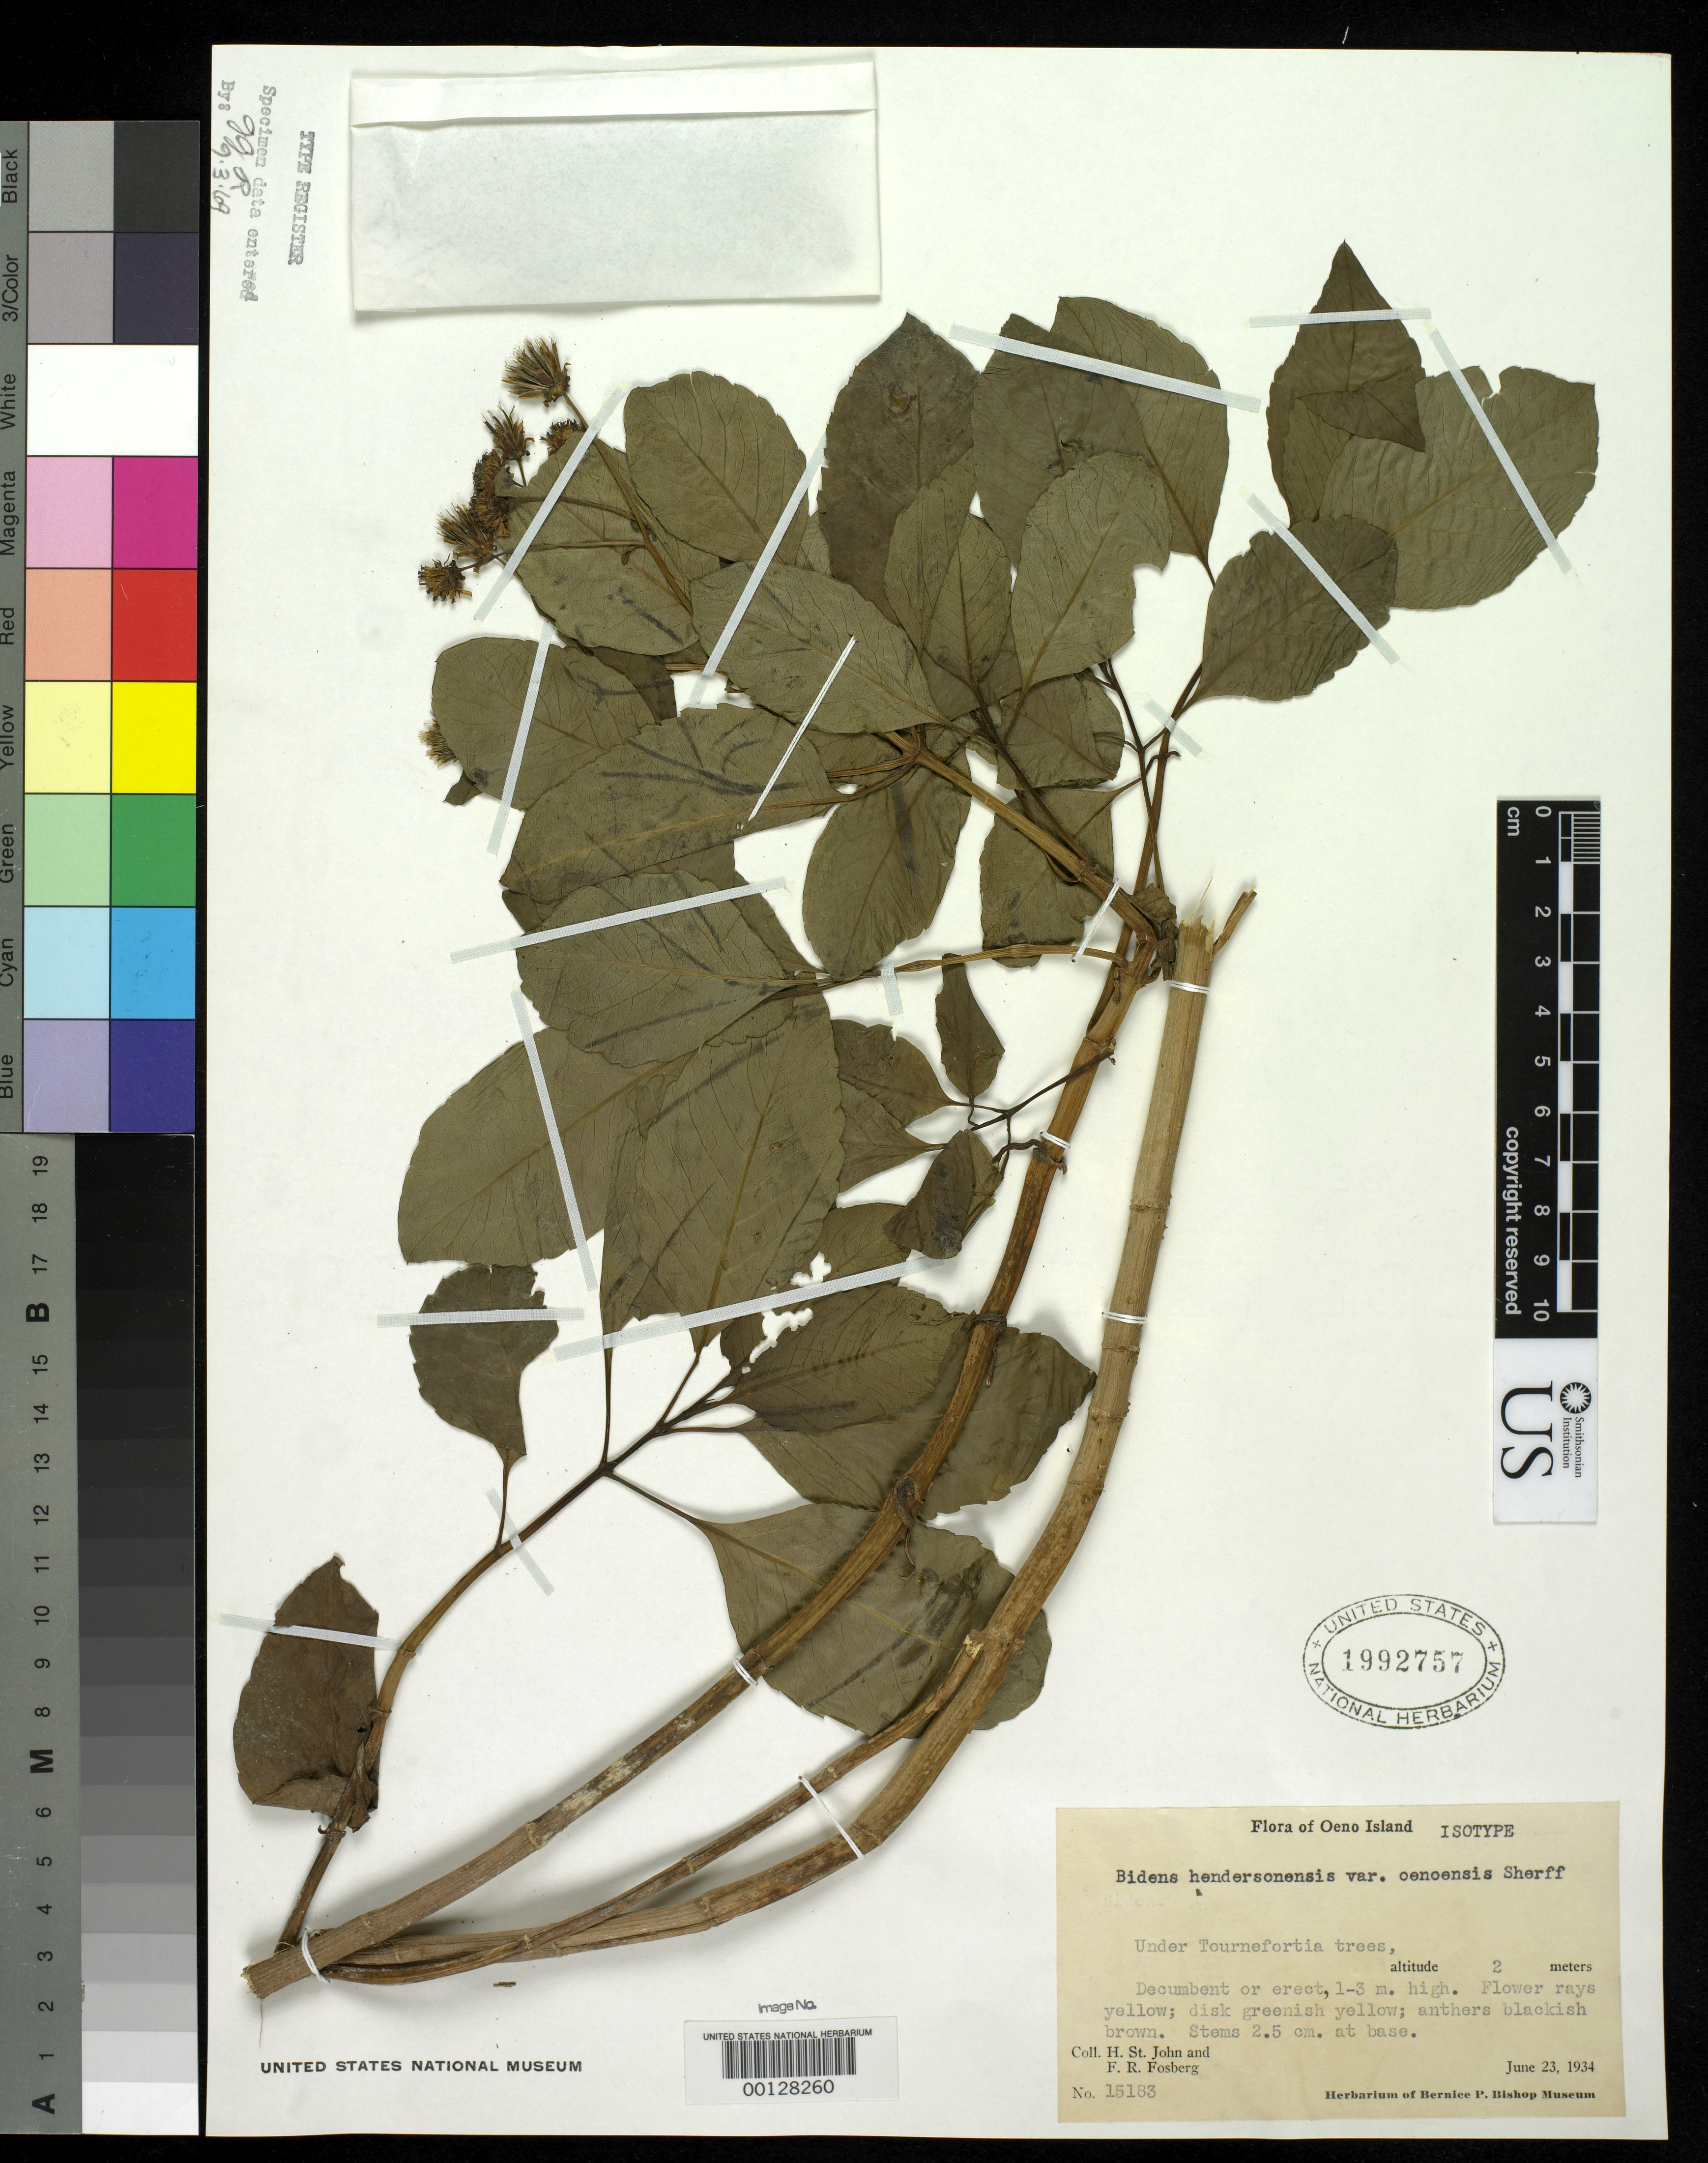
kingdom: Plantae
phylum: Tracheophyta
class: Magnoliopsida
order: Asterales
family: Asteraceae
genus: Bidens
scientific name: Bidens hendersonensis var. oenoensis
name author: Sherff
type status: Isotype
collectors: H. St. John & F. R. Fosberg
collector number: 15183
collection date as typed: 23 Jun 1934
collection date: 1934-06-23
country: Pitcairn Islands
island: Oeno Atoll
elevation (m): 2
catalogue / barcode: US 1992757